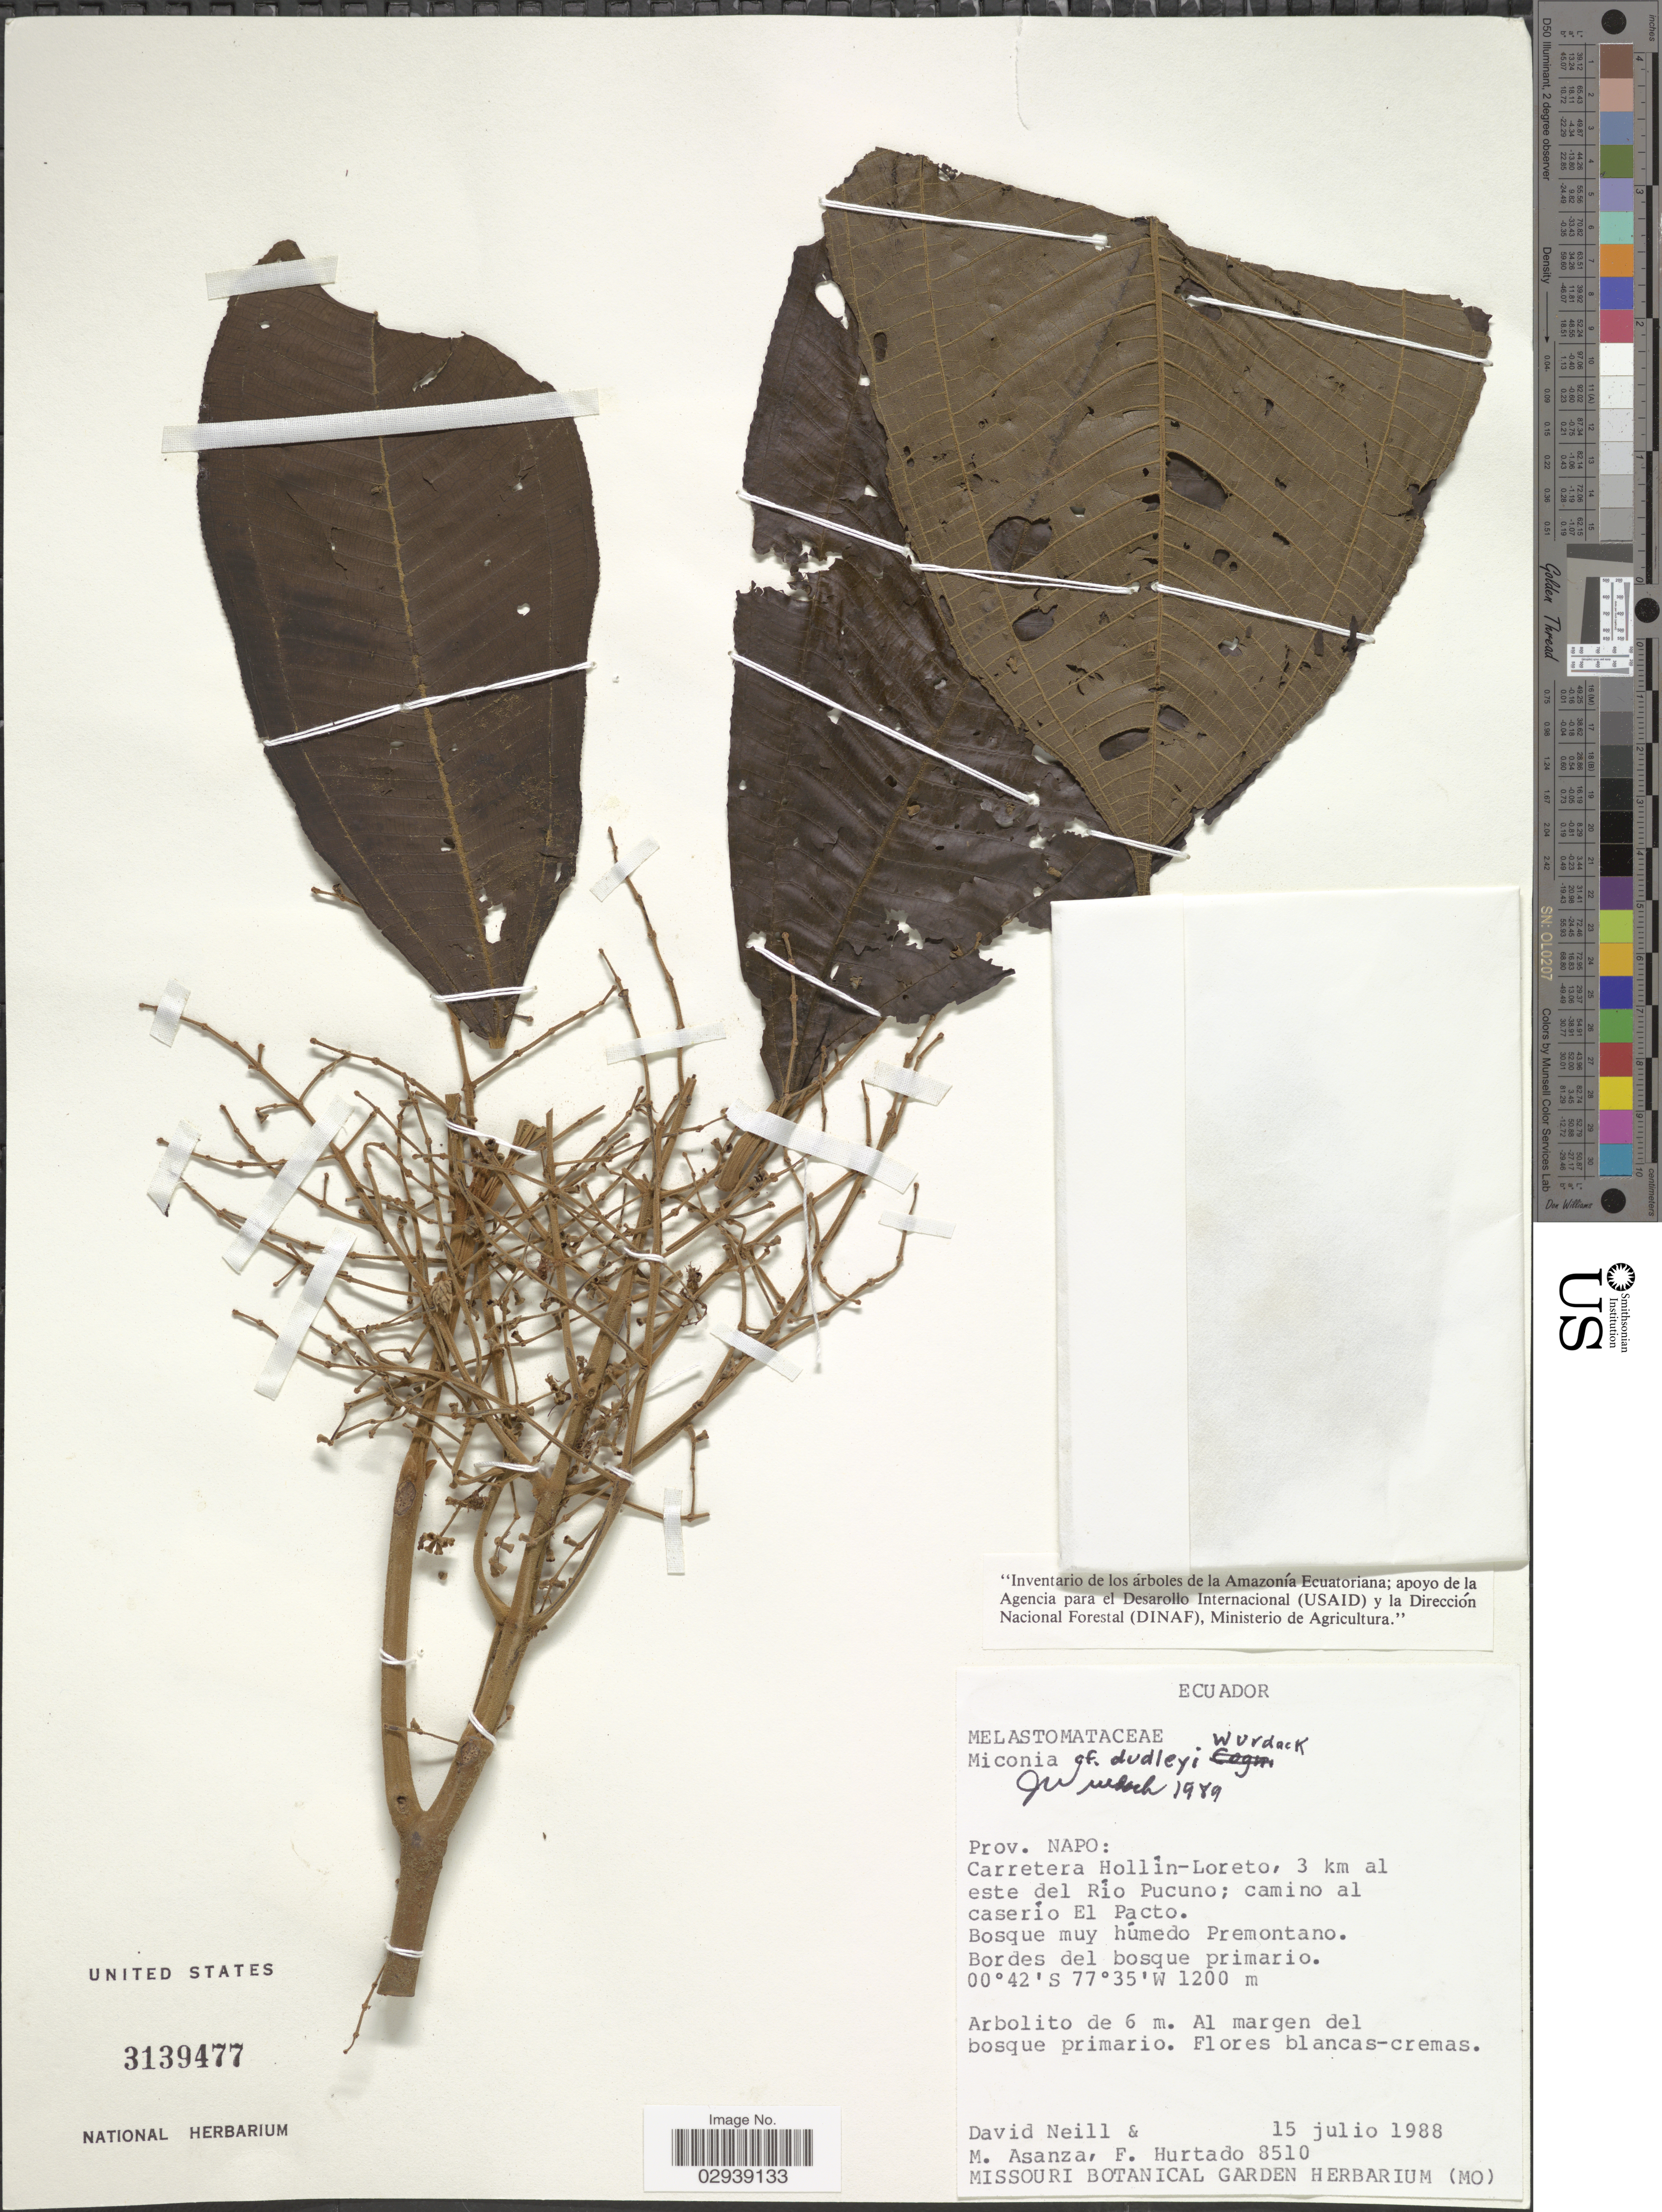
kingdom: Plantae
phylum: Tracheophyta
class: Magnoliopsida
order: Myrtales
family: Melastomataceae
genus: Miconia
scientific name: Miconia dudleyi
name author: Wurdack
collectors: D. Neill, M. Asanza & F. Hurtado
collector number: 8510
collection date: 1988-07-15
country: Ecuador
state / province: Napo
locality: Carretera Hollín-Loreto, 3 km al este del Río Pucuno; camino al caserío El Pacto.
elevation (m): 1200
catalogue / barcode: US 3139477